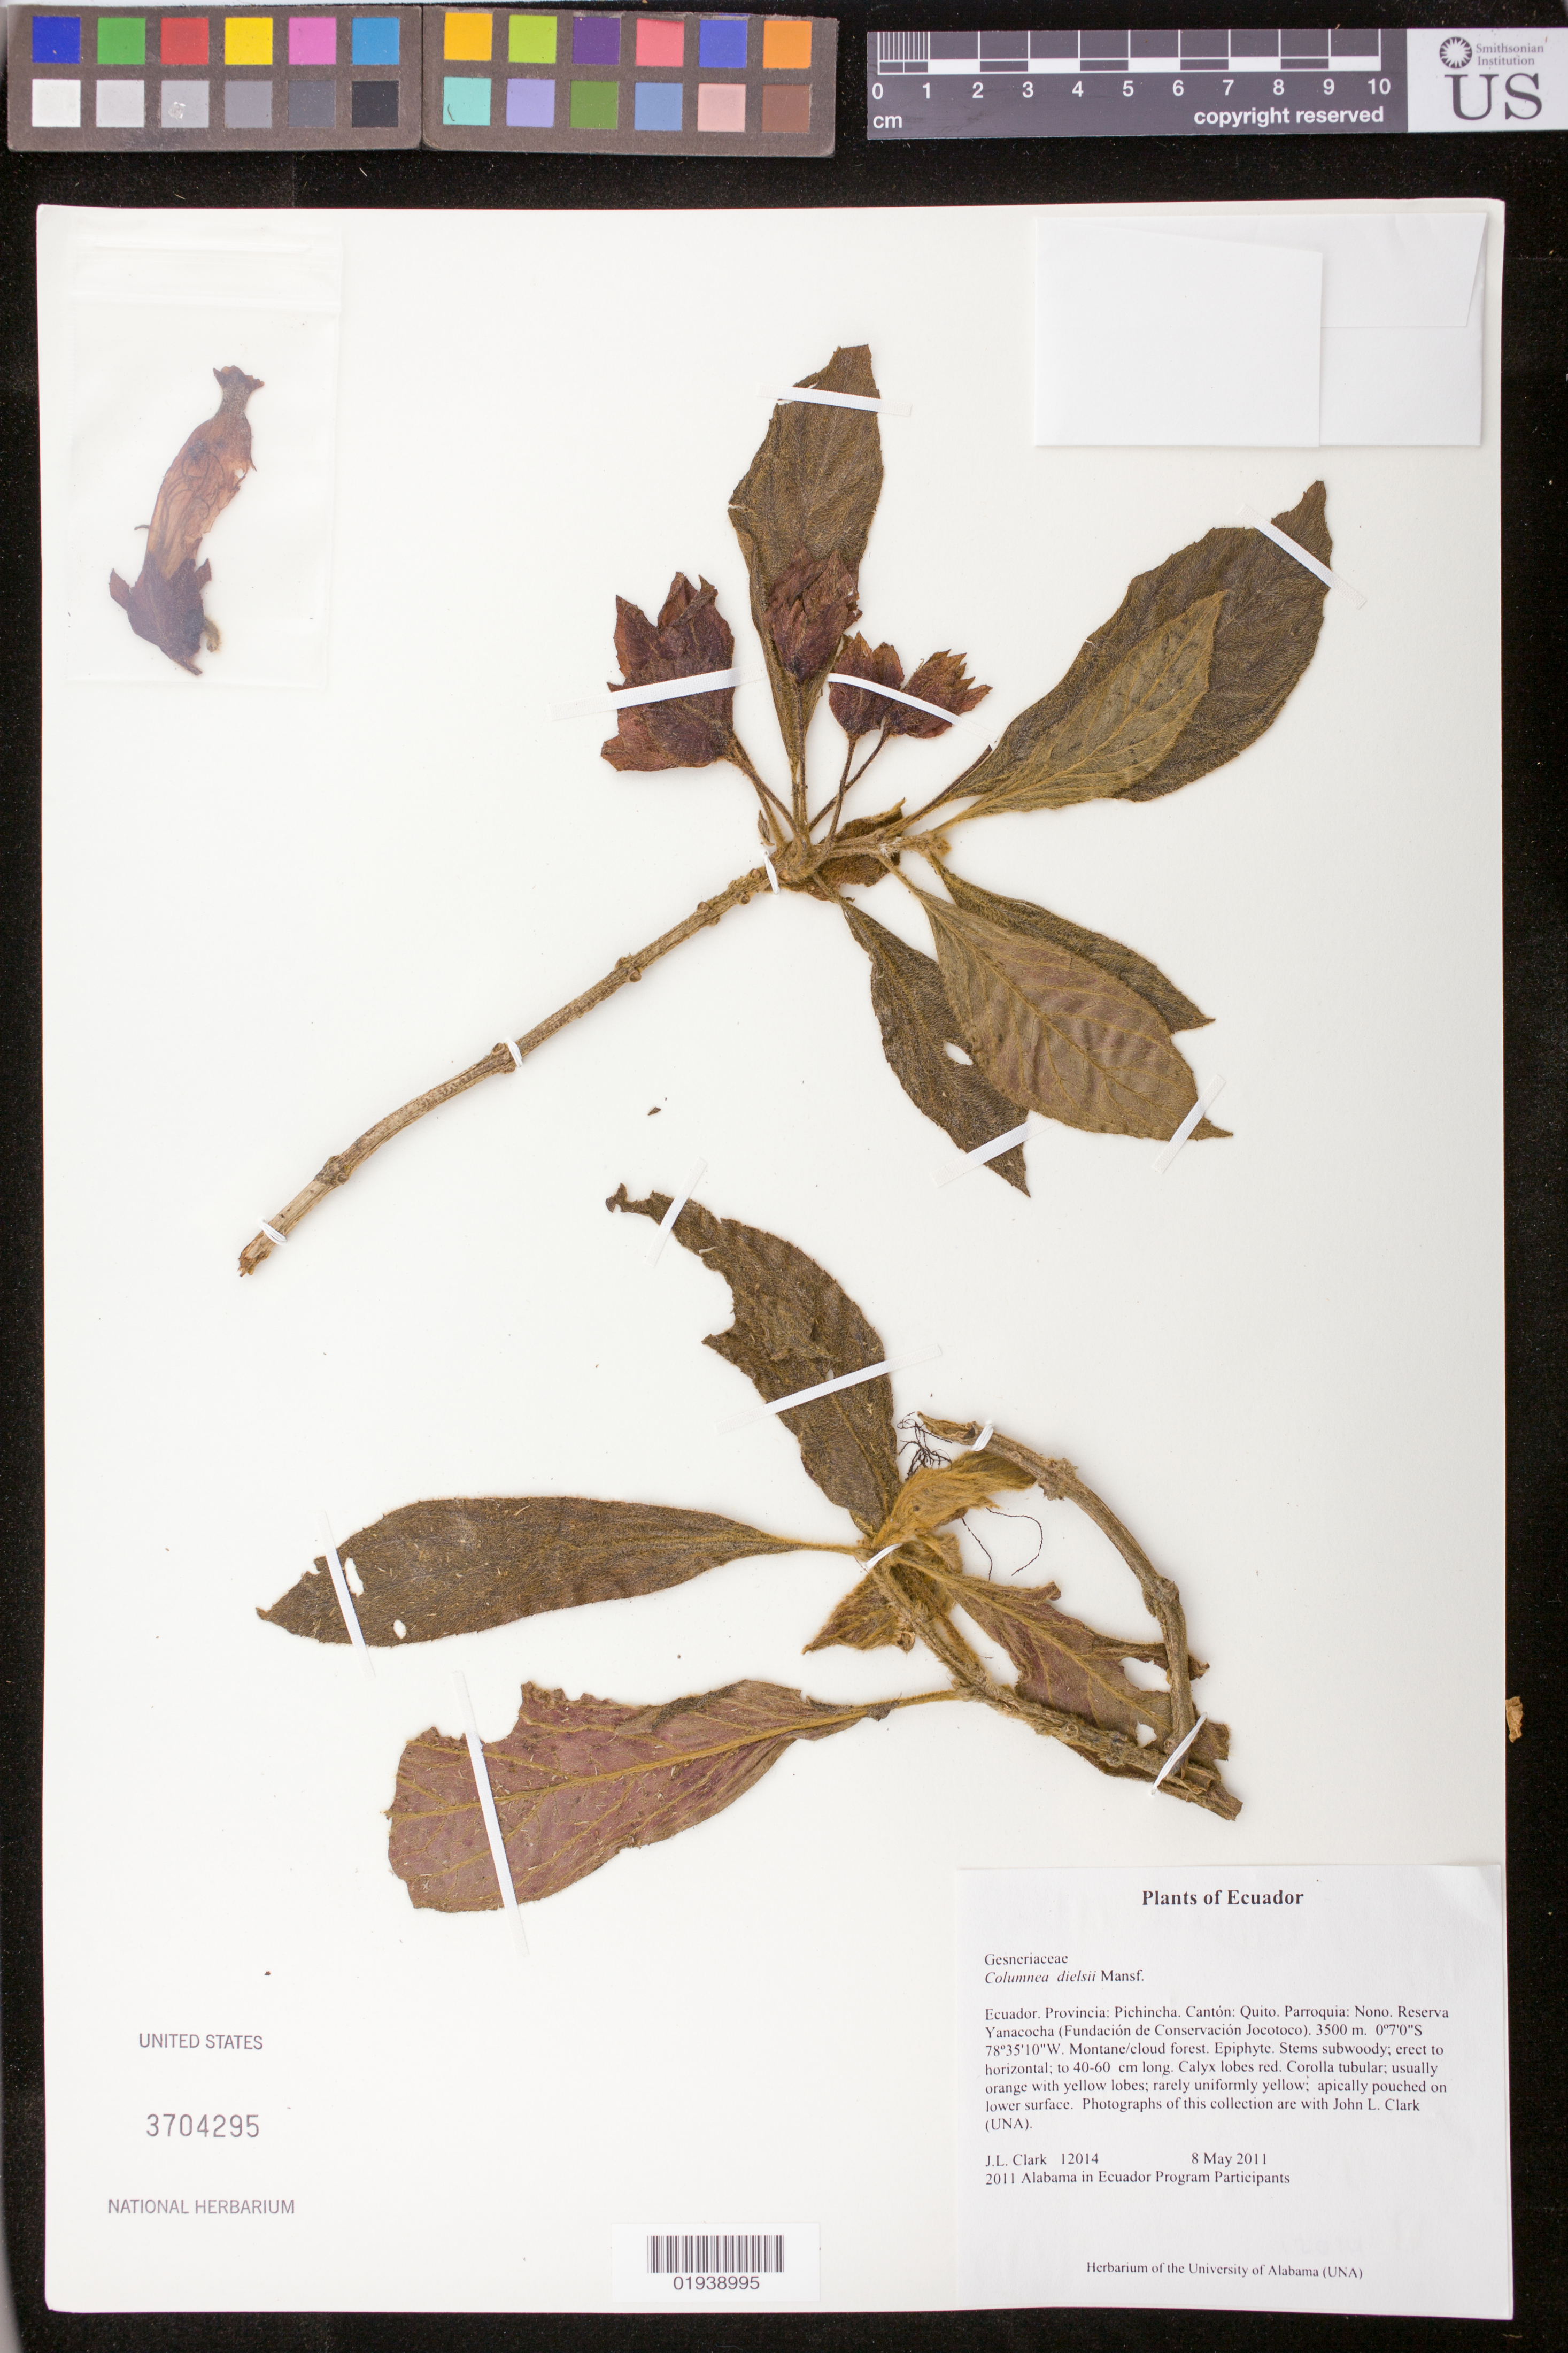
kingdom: Plantae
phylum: Tracheophyta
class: Magnoliopsida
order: Lamiales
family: Gesneriaceae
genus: Columnea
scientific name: Columnea dielsii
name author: Mansf.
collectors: J. L. Clark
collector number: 12014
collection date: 2011-05-08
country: Ecuador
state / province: Pichincha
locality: Canton: Quito. Parroquia: Nono. Reserva Yanacocha (Fundacion de Conservacion Jocotoco).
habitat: Montane/cloud forest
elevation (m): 3500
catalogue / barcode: US 3704295